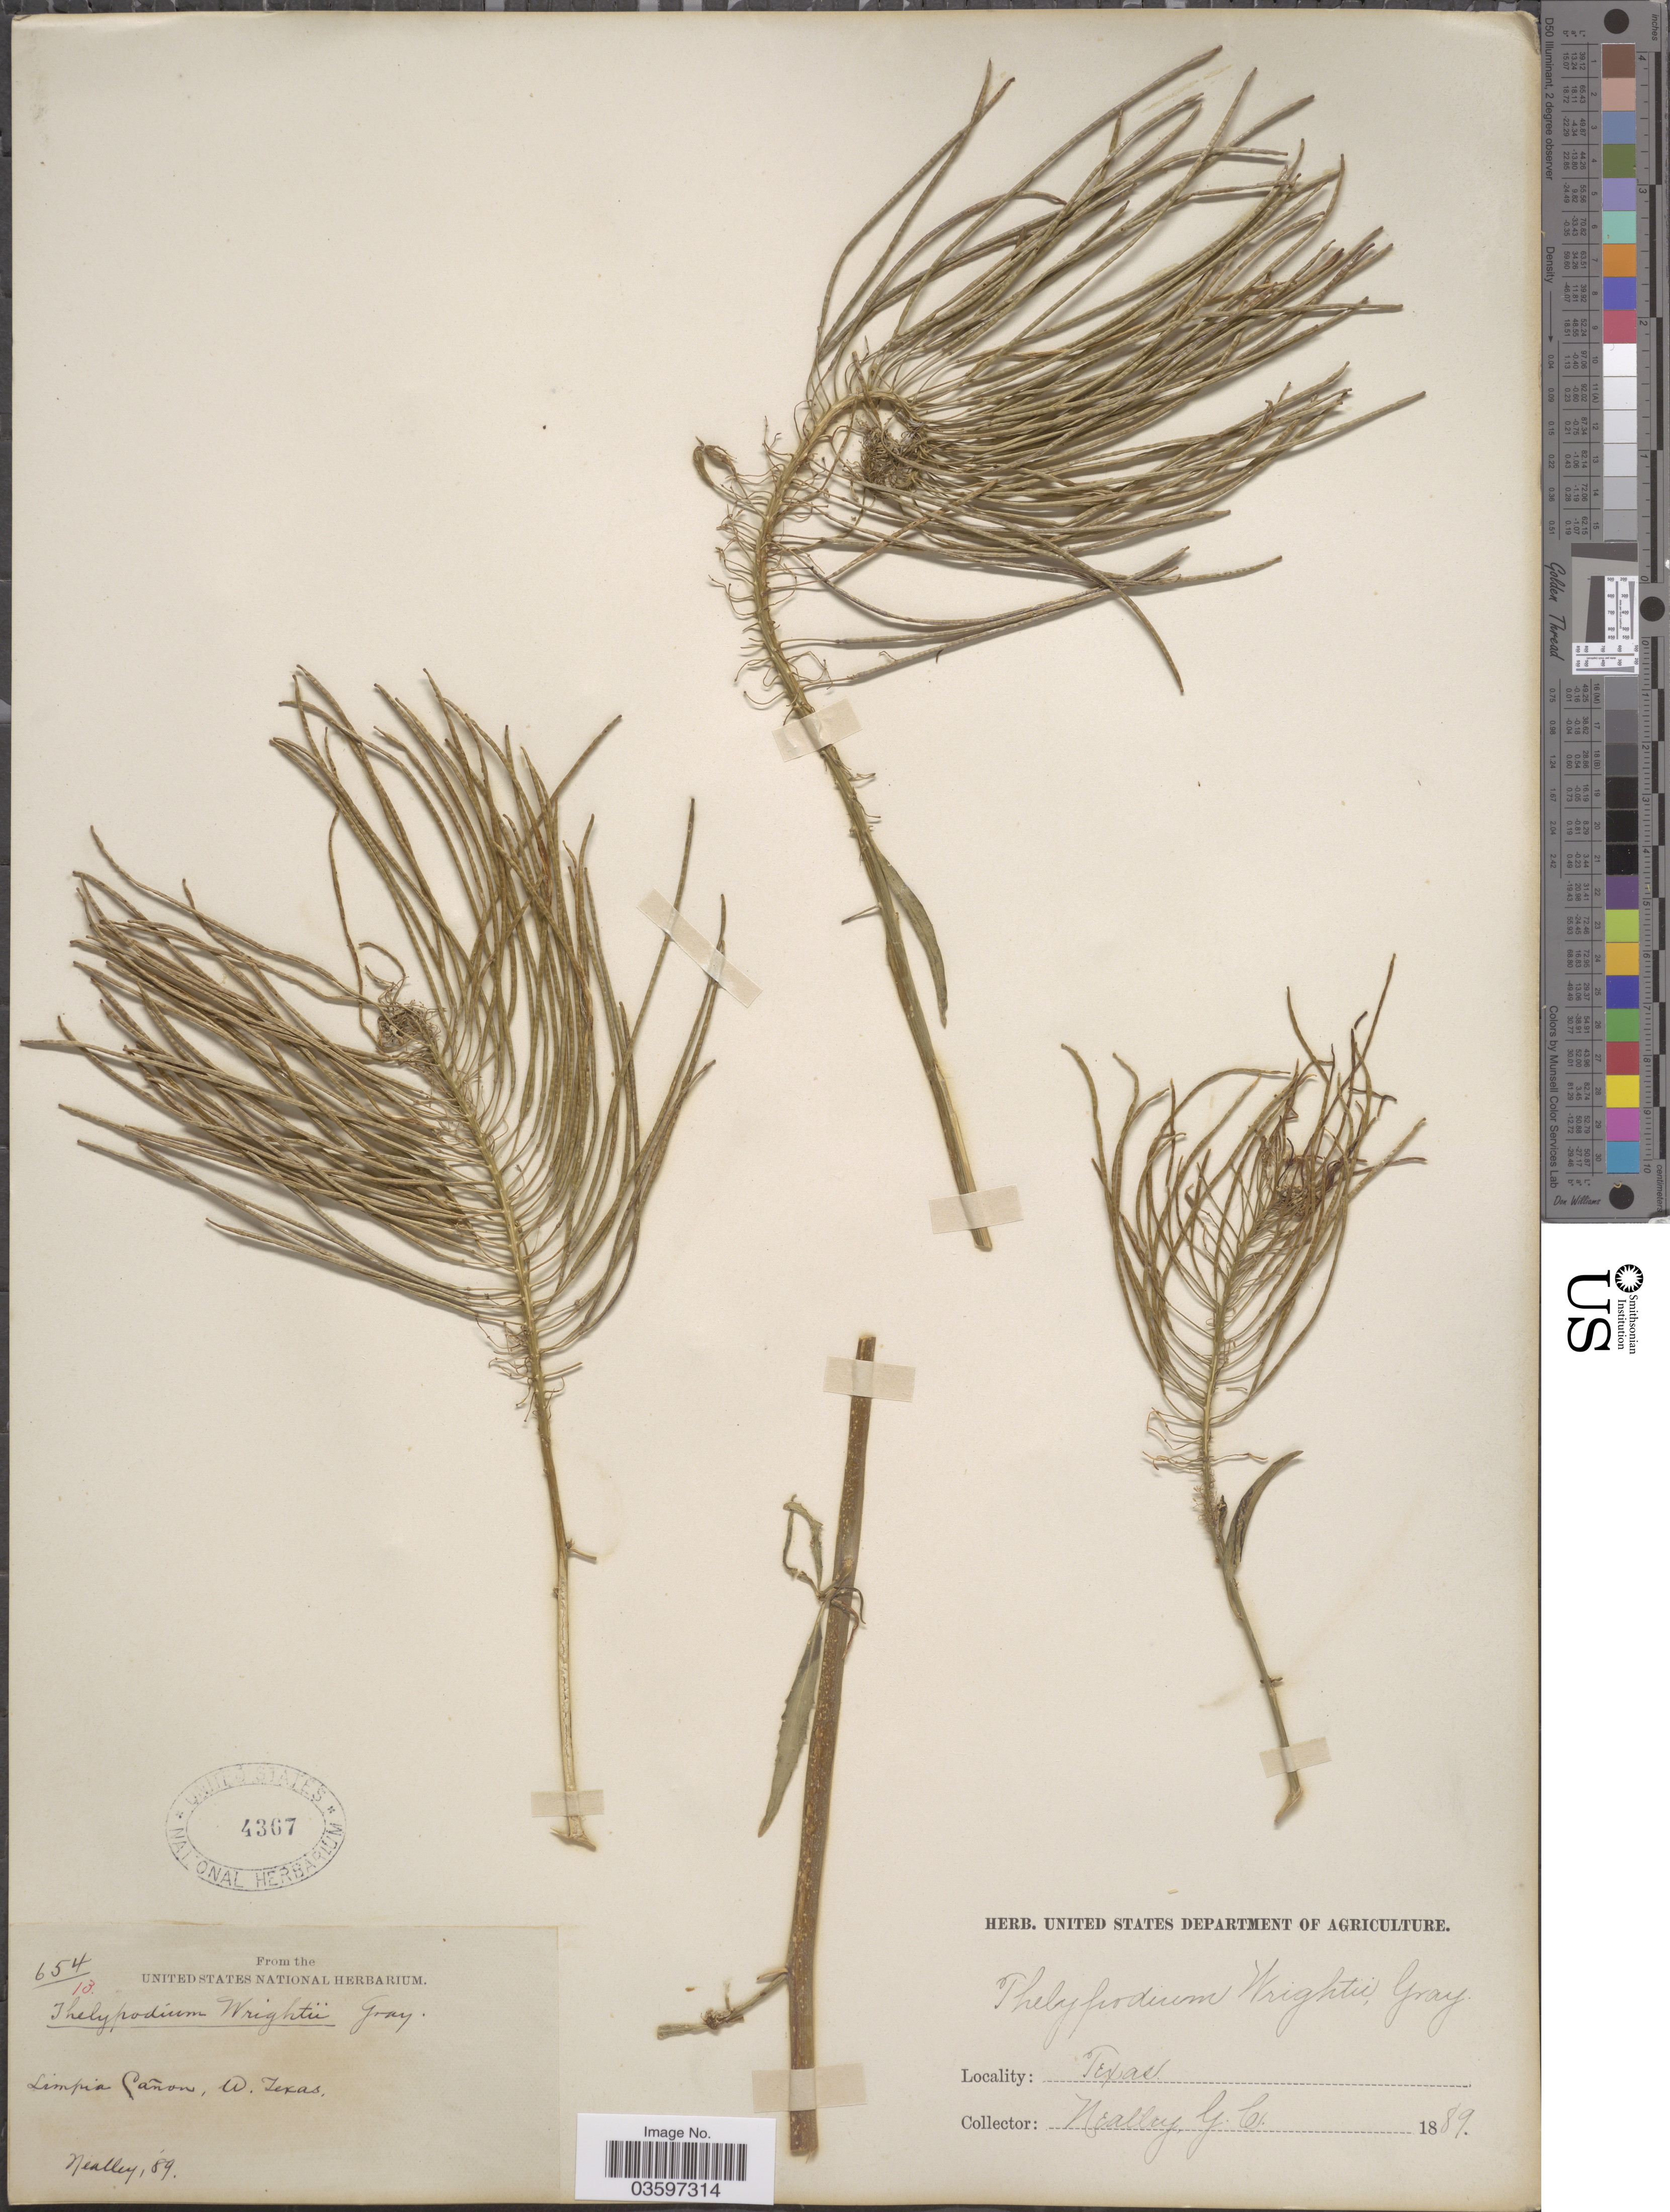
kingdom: Plantae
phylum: Tracheophyta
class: Magnoliopsida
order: Brassicales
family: Brassicaceae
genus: Stanleyella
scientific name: Stanleyella wrightii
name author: Rydb.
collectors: G. Neally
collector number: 654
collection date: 1889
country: United States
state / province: Texas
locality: Limpia Cañon, W. Texas.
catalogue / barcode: US 4367